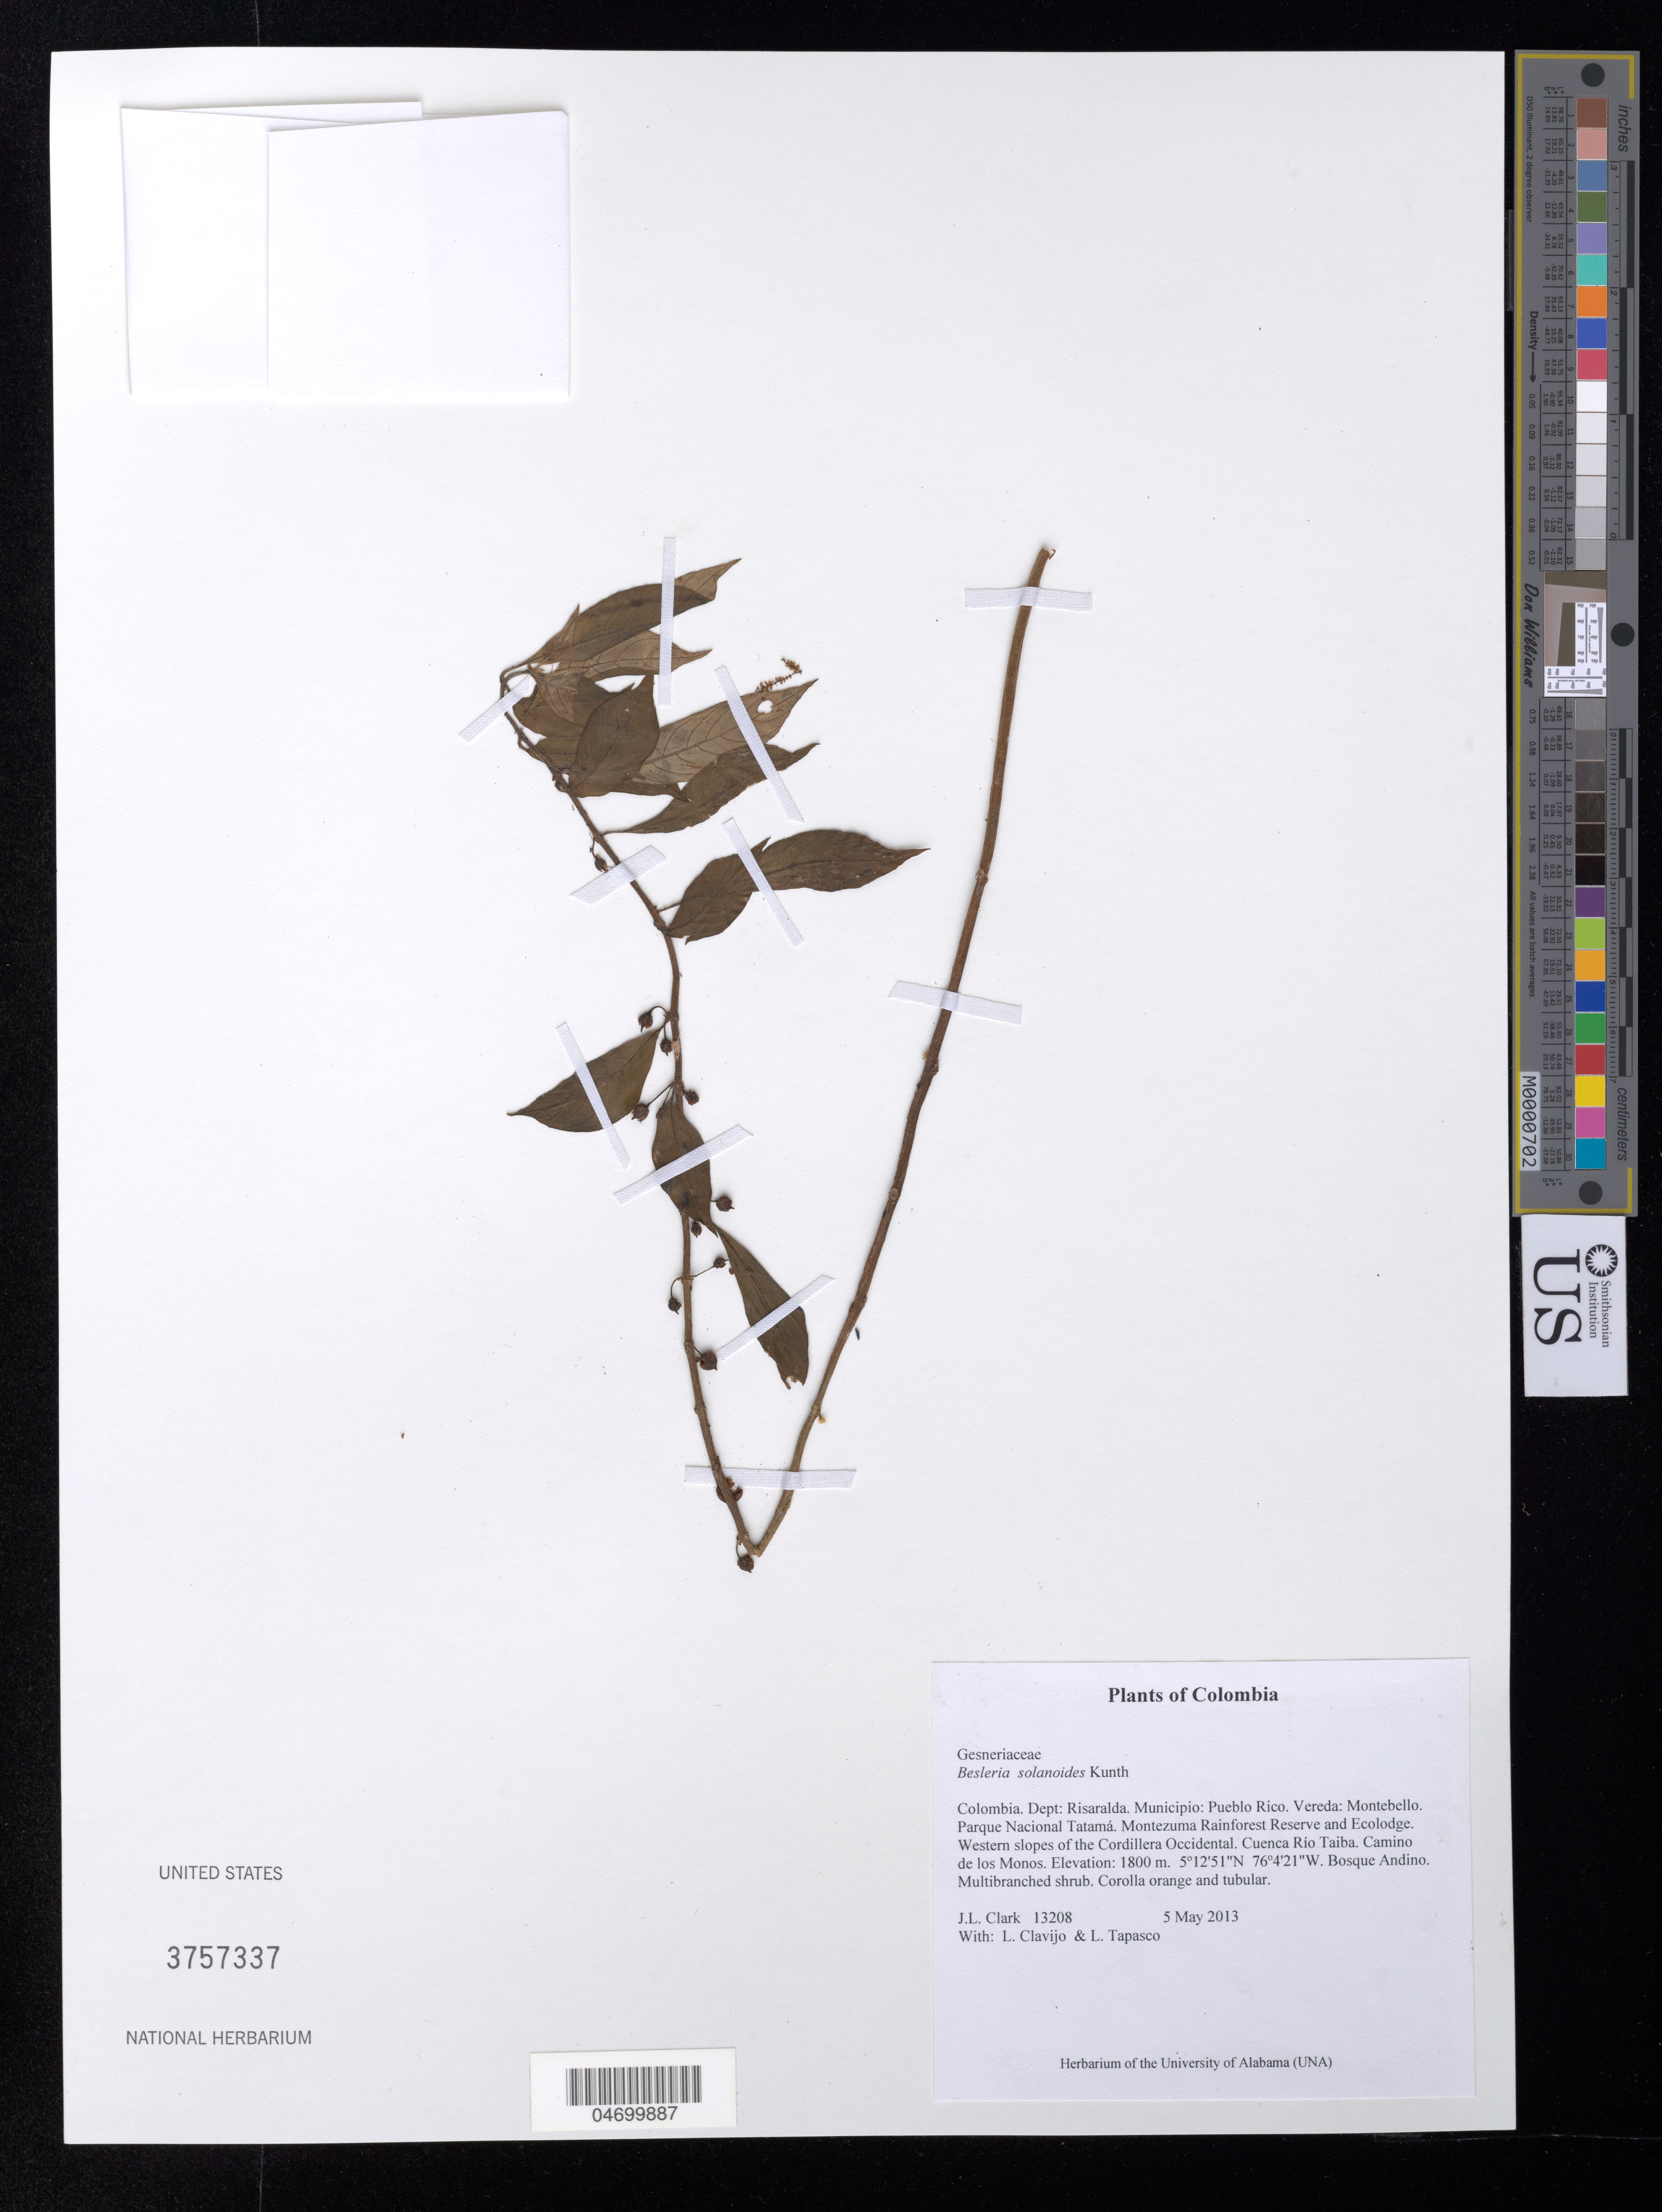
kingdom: Plantae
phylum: Tracheophyta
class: Magnoliopsida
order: Lamiales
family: Gesneriaceae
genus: Besleria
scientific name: Besleria solanoides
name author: Kunth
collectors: J. L. Clark, L. Clavijo & D. Olstein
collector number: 13208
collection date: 2013-05-05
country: Colombia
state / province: Risaralda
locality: Dept: Risaralda. Municipio: Pueblo Rico. Vereda: Montebello. Parque Nacional Tatamá. Montezuma Rainforest Reserve and Ecolodge. Western slopes of the Cordillera Occidental. Cuenca Río Taiba. Camino de los Monos.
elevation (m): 1800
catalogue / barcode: US 3757337